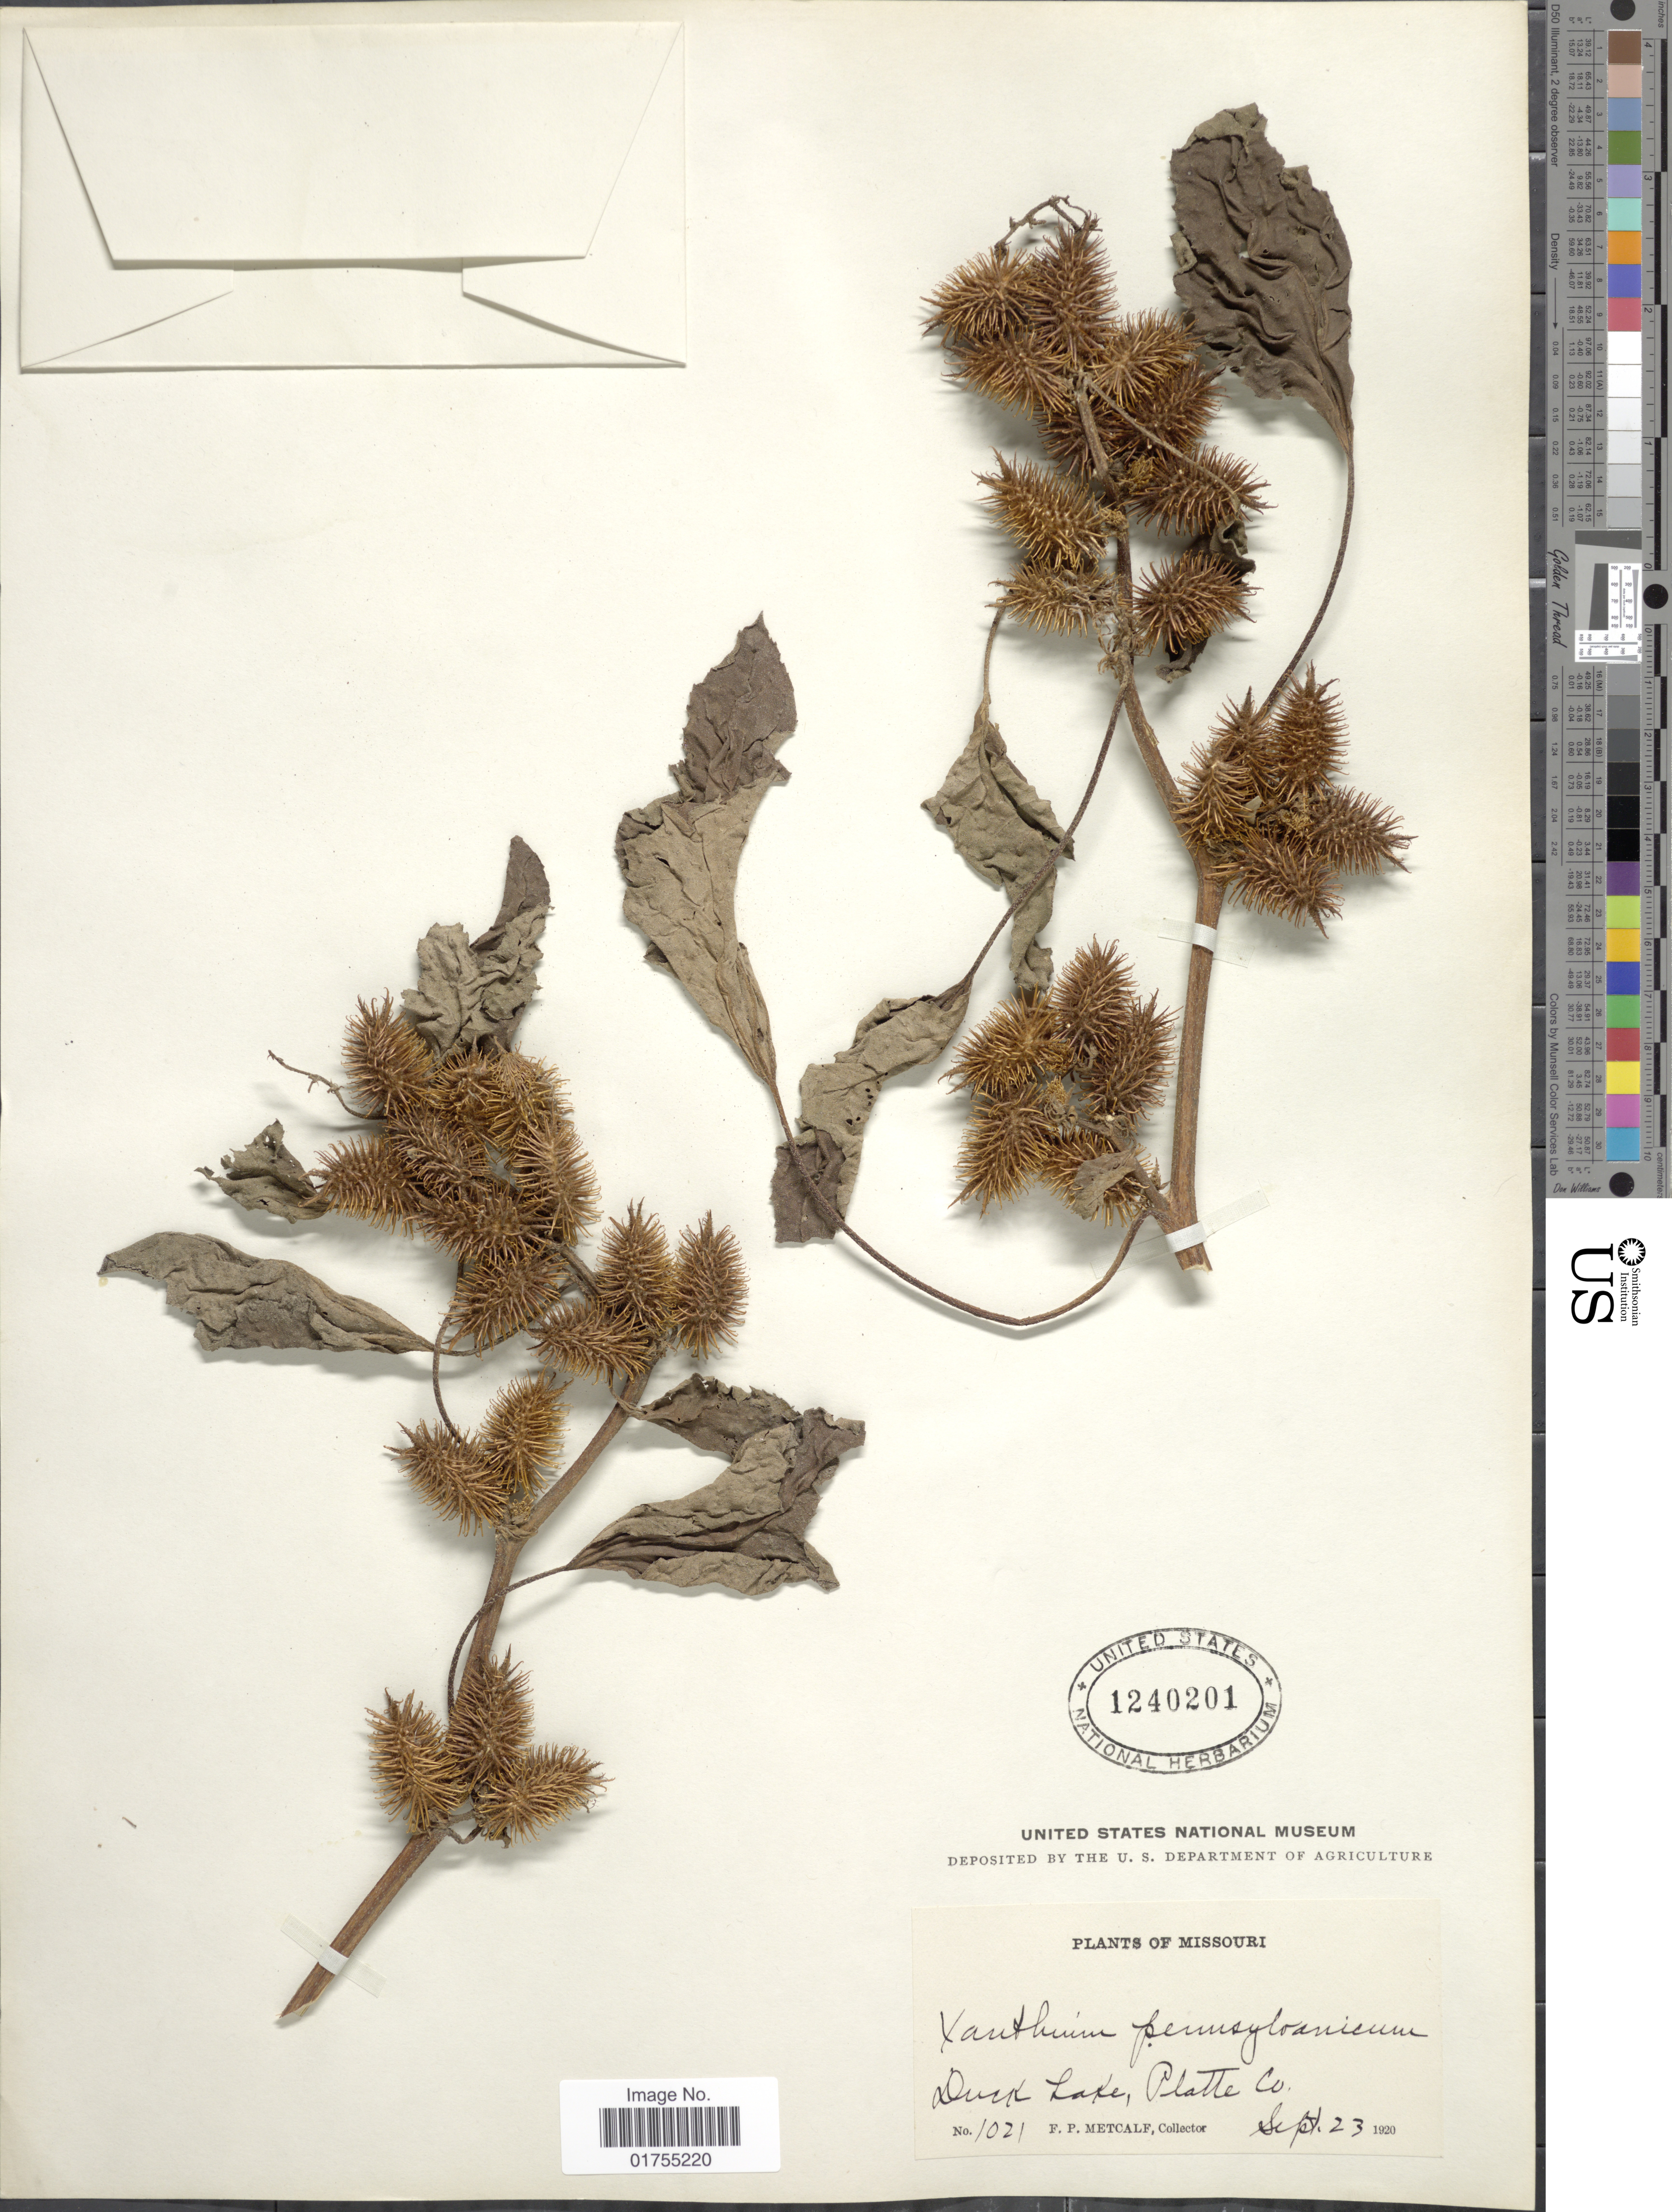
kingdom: Plantae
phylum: Tracheophyta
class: Magnoliopsida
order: Asterales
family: Asteraceae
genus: Xanthium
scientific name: Xanthium strumarium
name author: L.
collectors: F. Metcalf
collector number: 1021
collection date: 1920-09-23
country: United States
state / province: Missouri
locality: Duck Lake, Platte Co.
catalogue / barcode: US 1240201